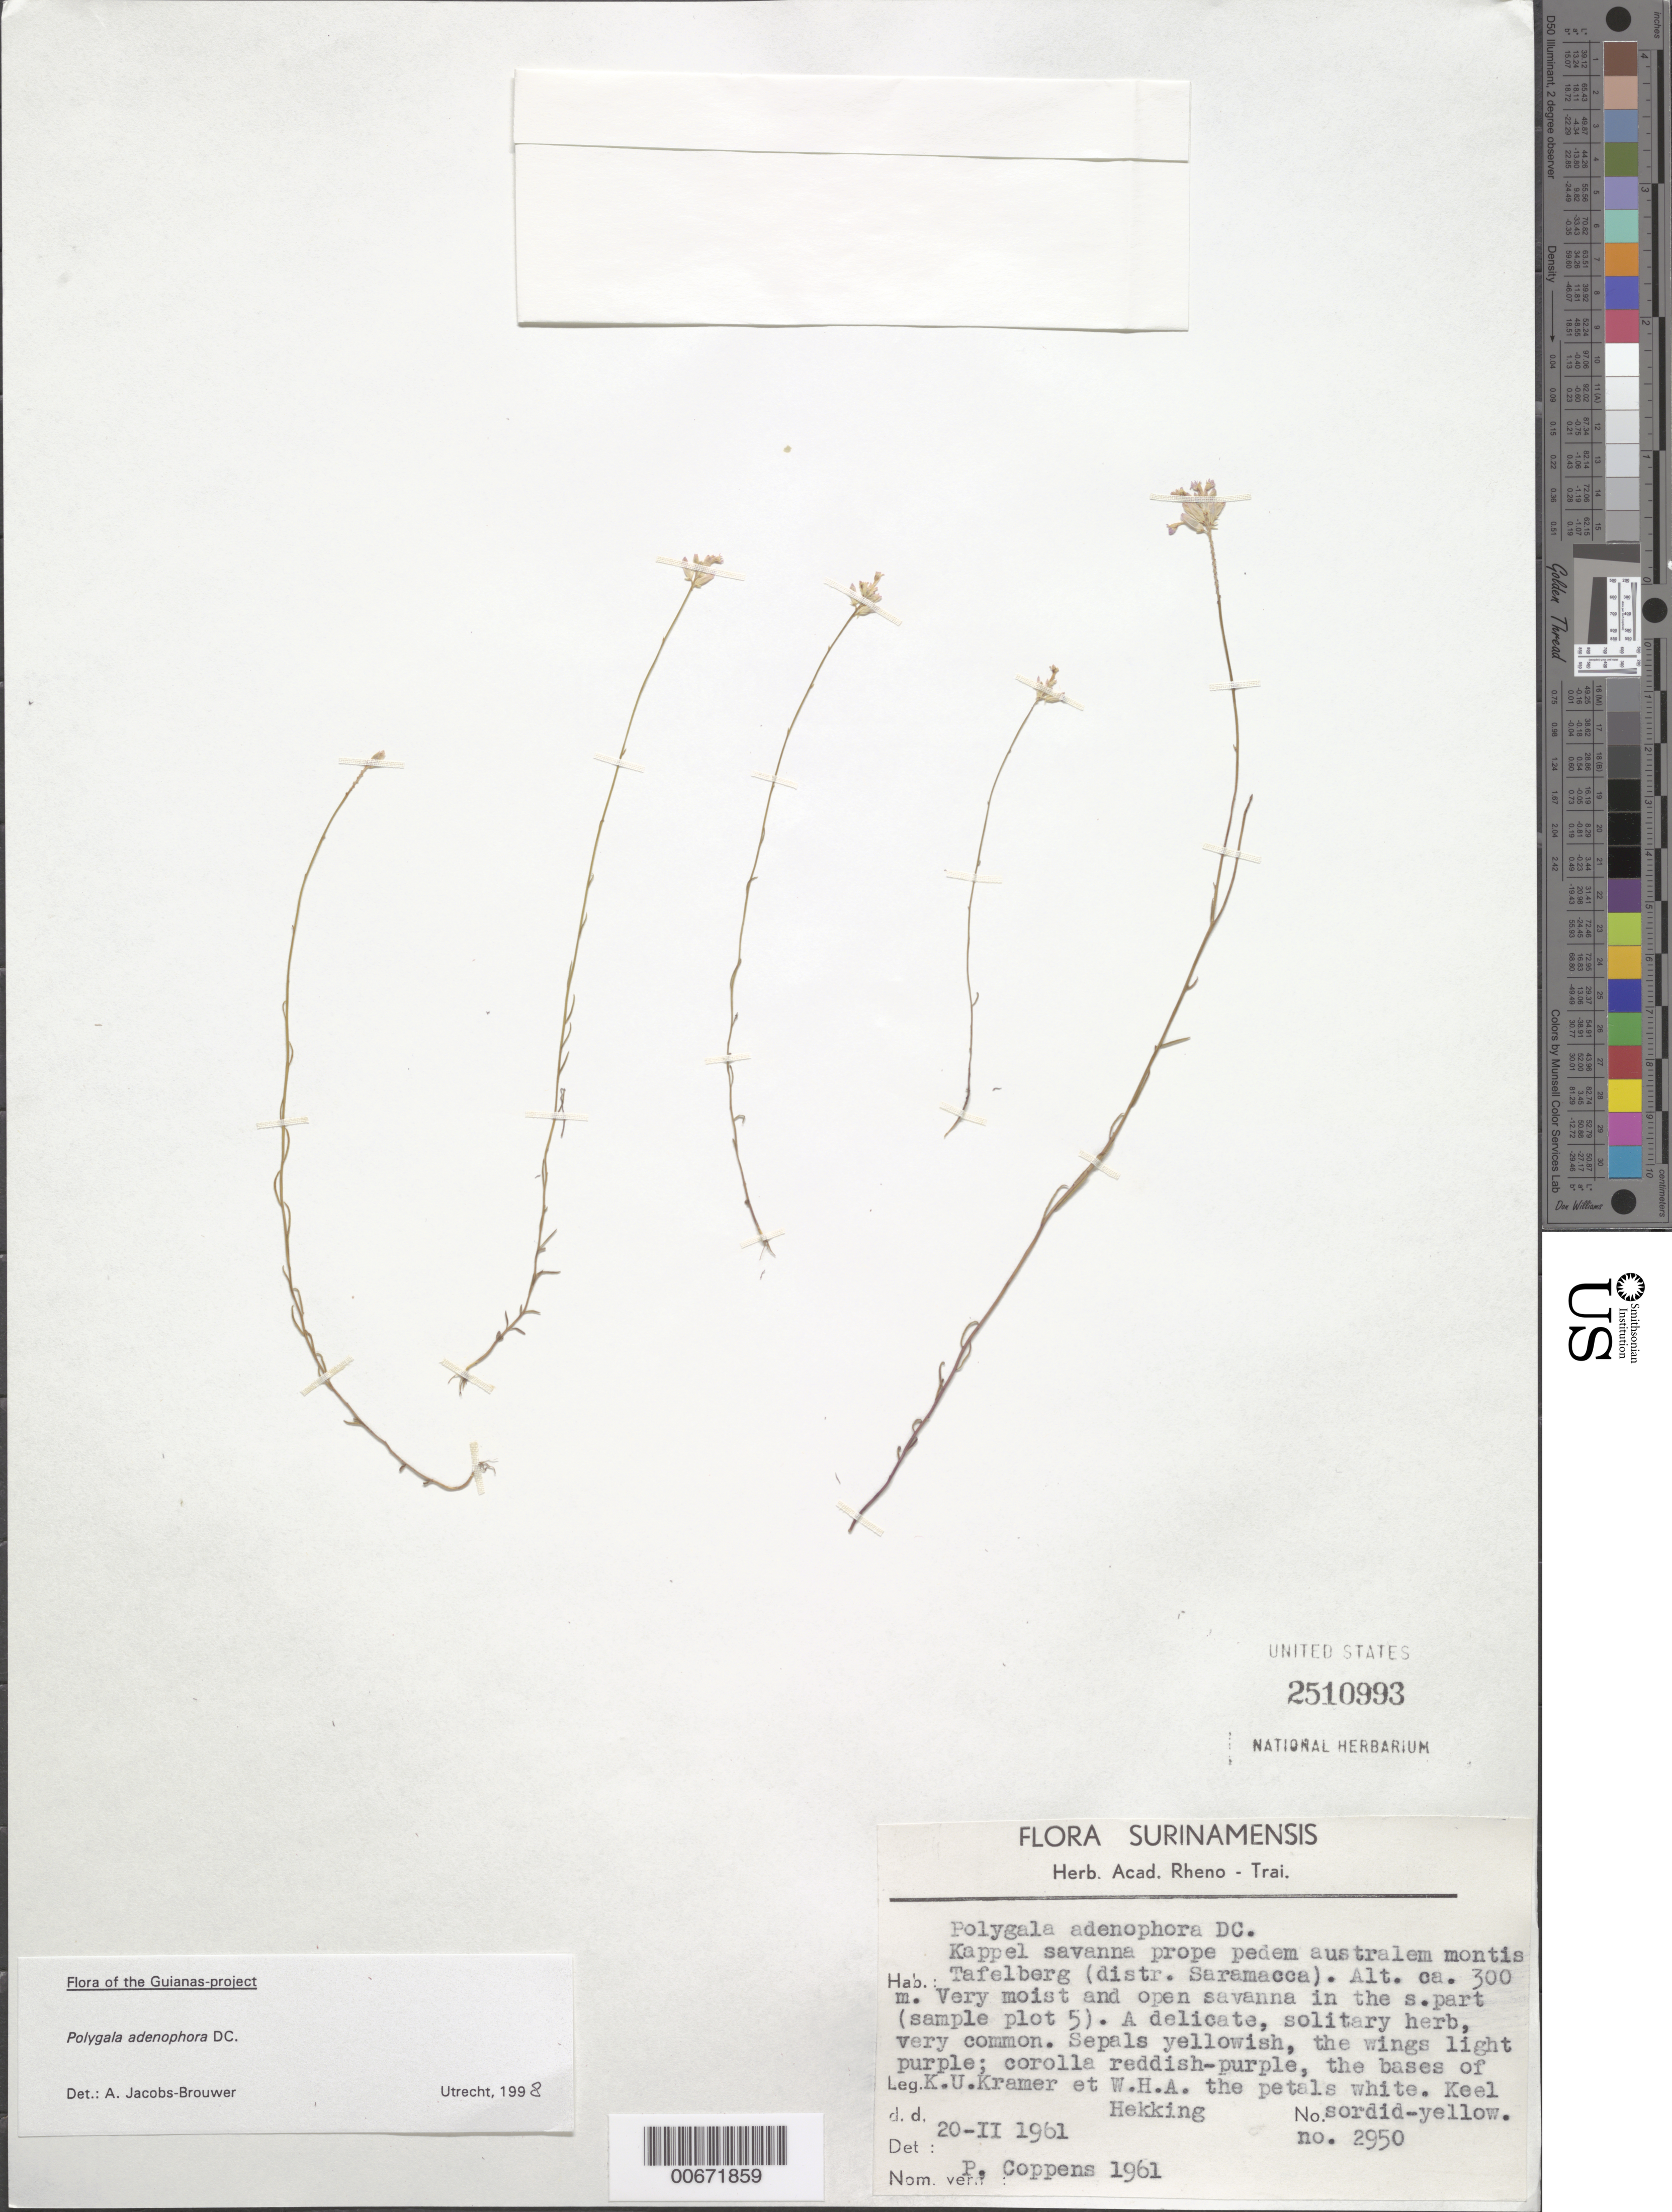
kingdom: Plantae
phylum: Tracheophyta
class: Magnoliopsida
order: Fabales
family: Polygalaceae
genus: Polygala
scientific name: Polygala adenophora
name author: DC.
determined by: Jacobs-Brouwer, A.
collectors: K. U. Kramer & W. H. A. Hekking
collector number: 2950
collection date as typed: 20-Feb-61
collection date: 1961-02-20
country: Suriname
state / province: Saramacca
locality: Kappelsavanna, 10 km S of Tafelberg, near south foot of the mountain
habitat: Moist, open savanna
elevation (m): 300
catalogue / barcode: US 2510993